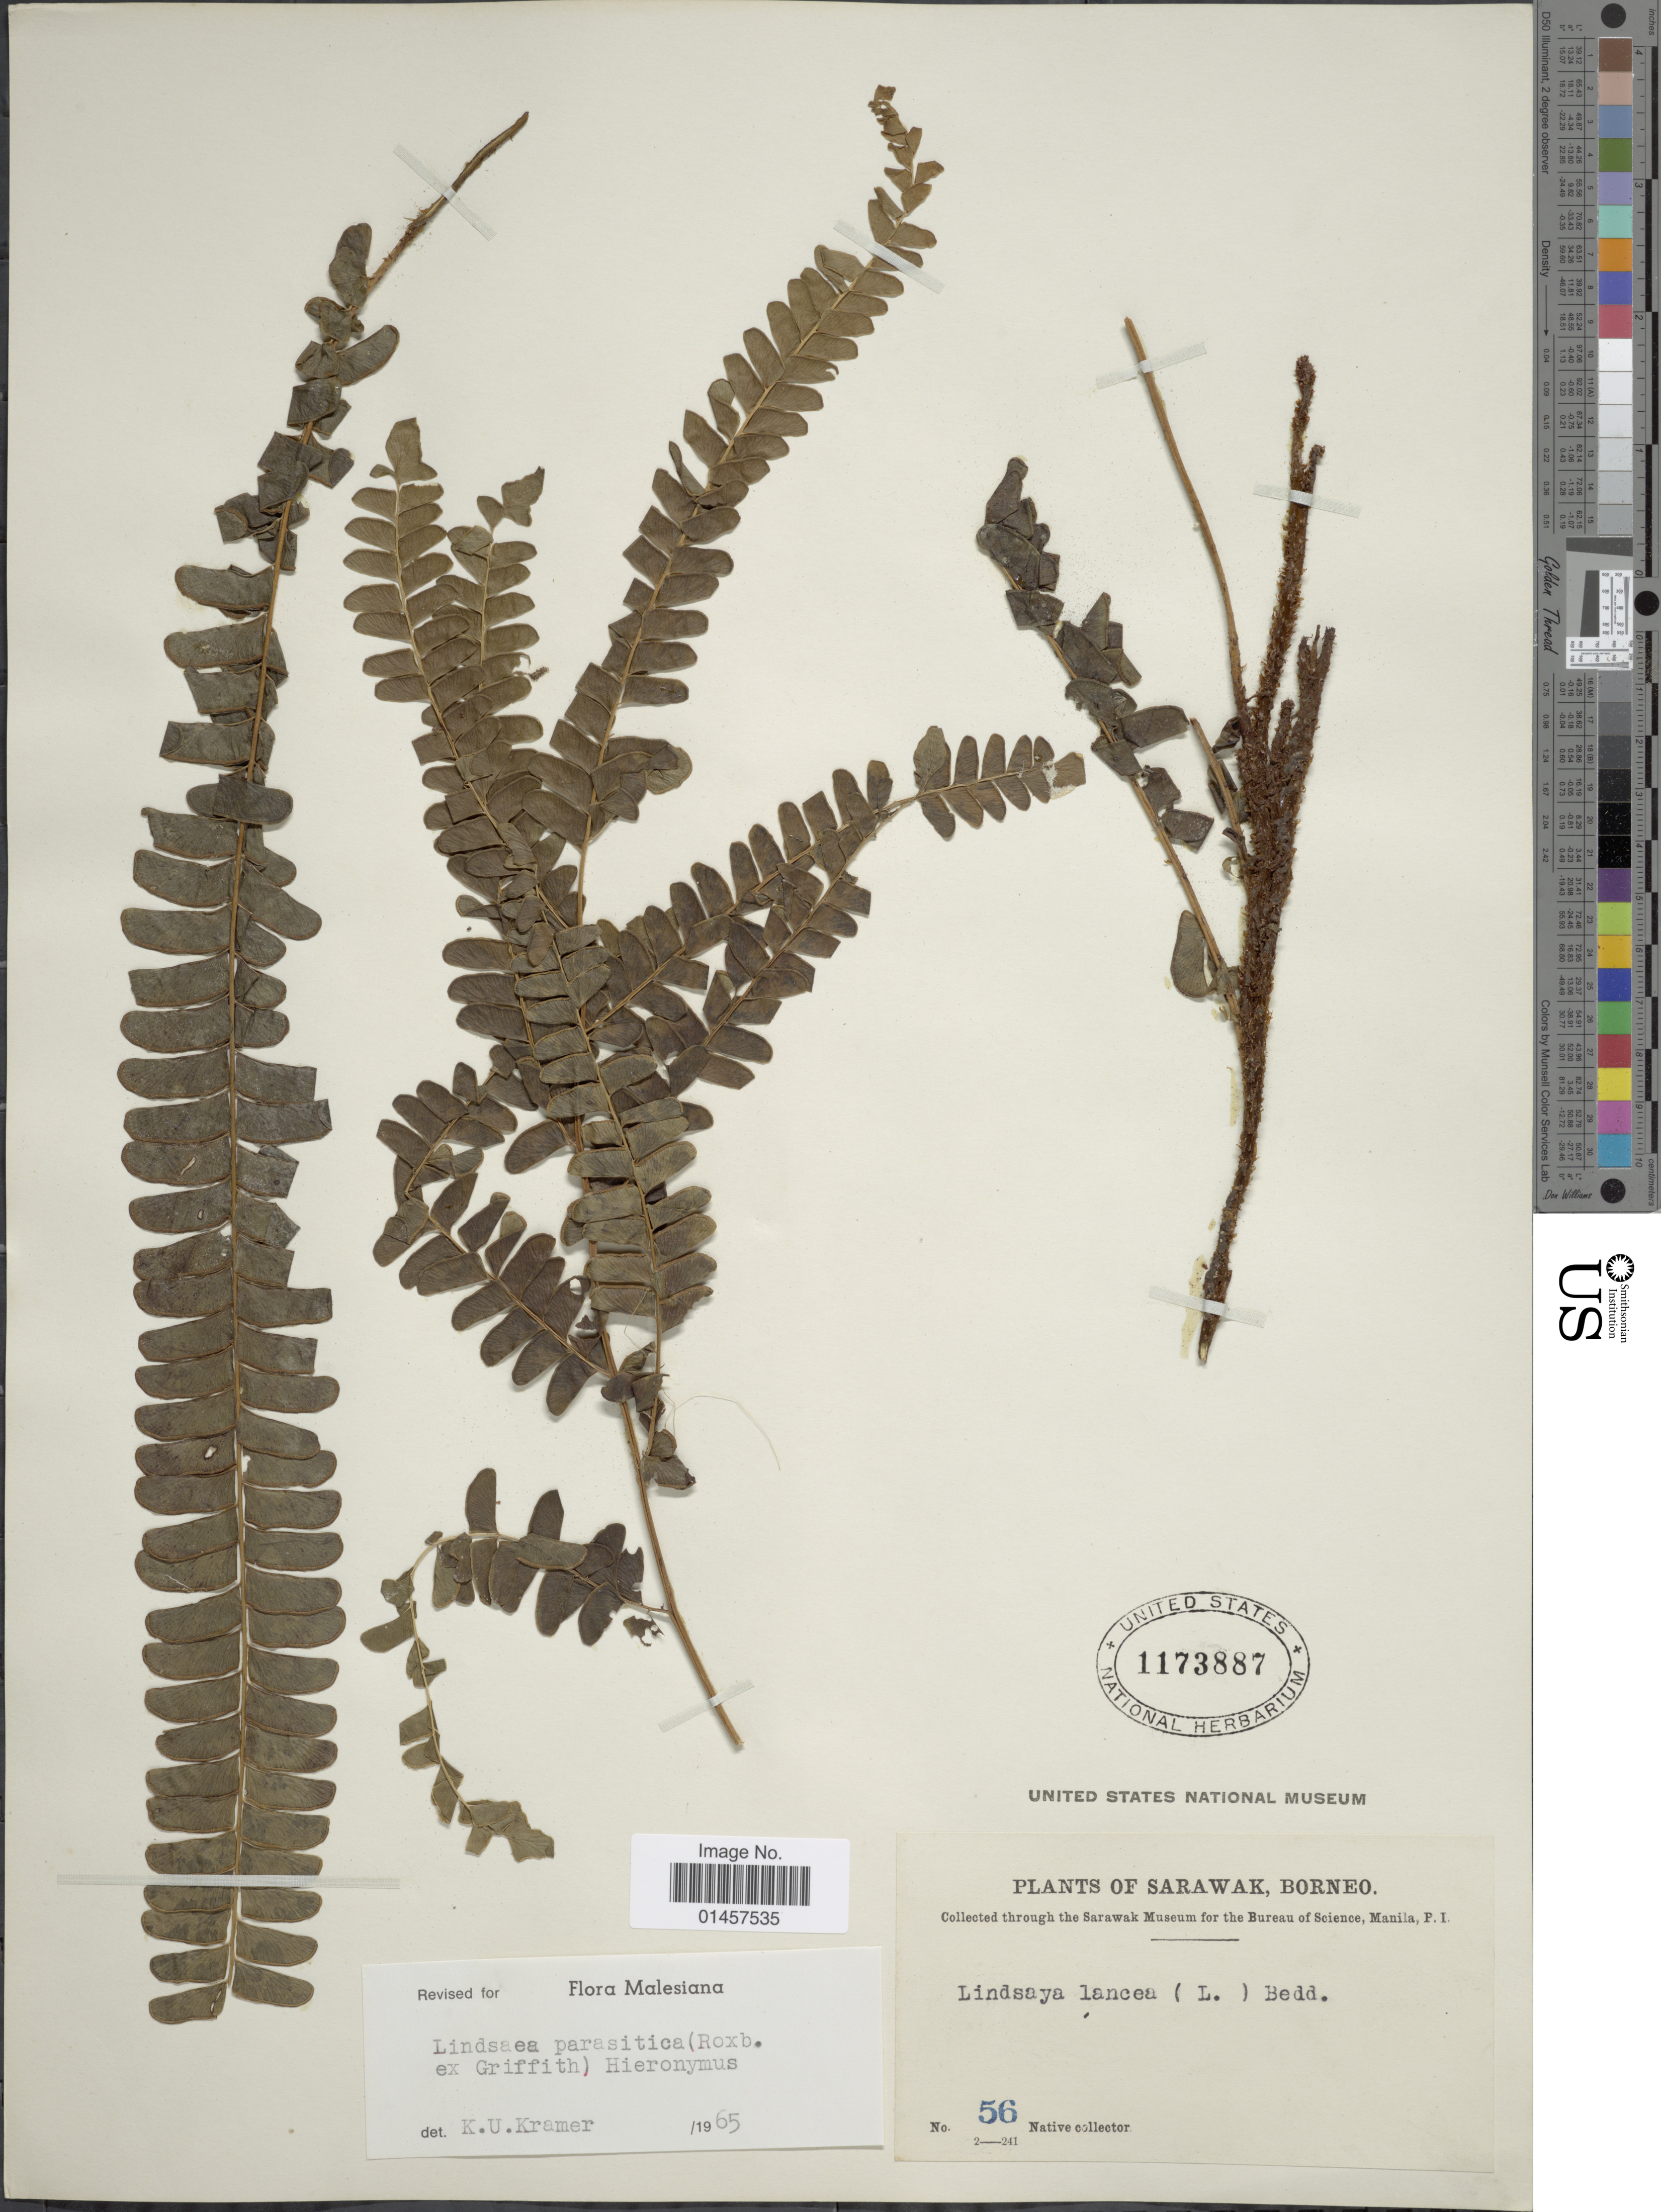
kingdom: Plantae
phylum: Tracheophyta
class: Polypodiopsida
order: Polypodiales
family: Lindsaeaceae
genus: Nesolindsaea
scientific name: Nesolindsaea caudata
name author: (Hook.) Lehtonen & Christenh.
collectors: Native collector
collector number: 56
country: Malaysia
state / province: Sarawak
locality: Sarawak, Borneo,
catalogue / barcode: US 1173887